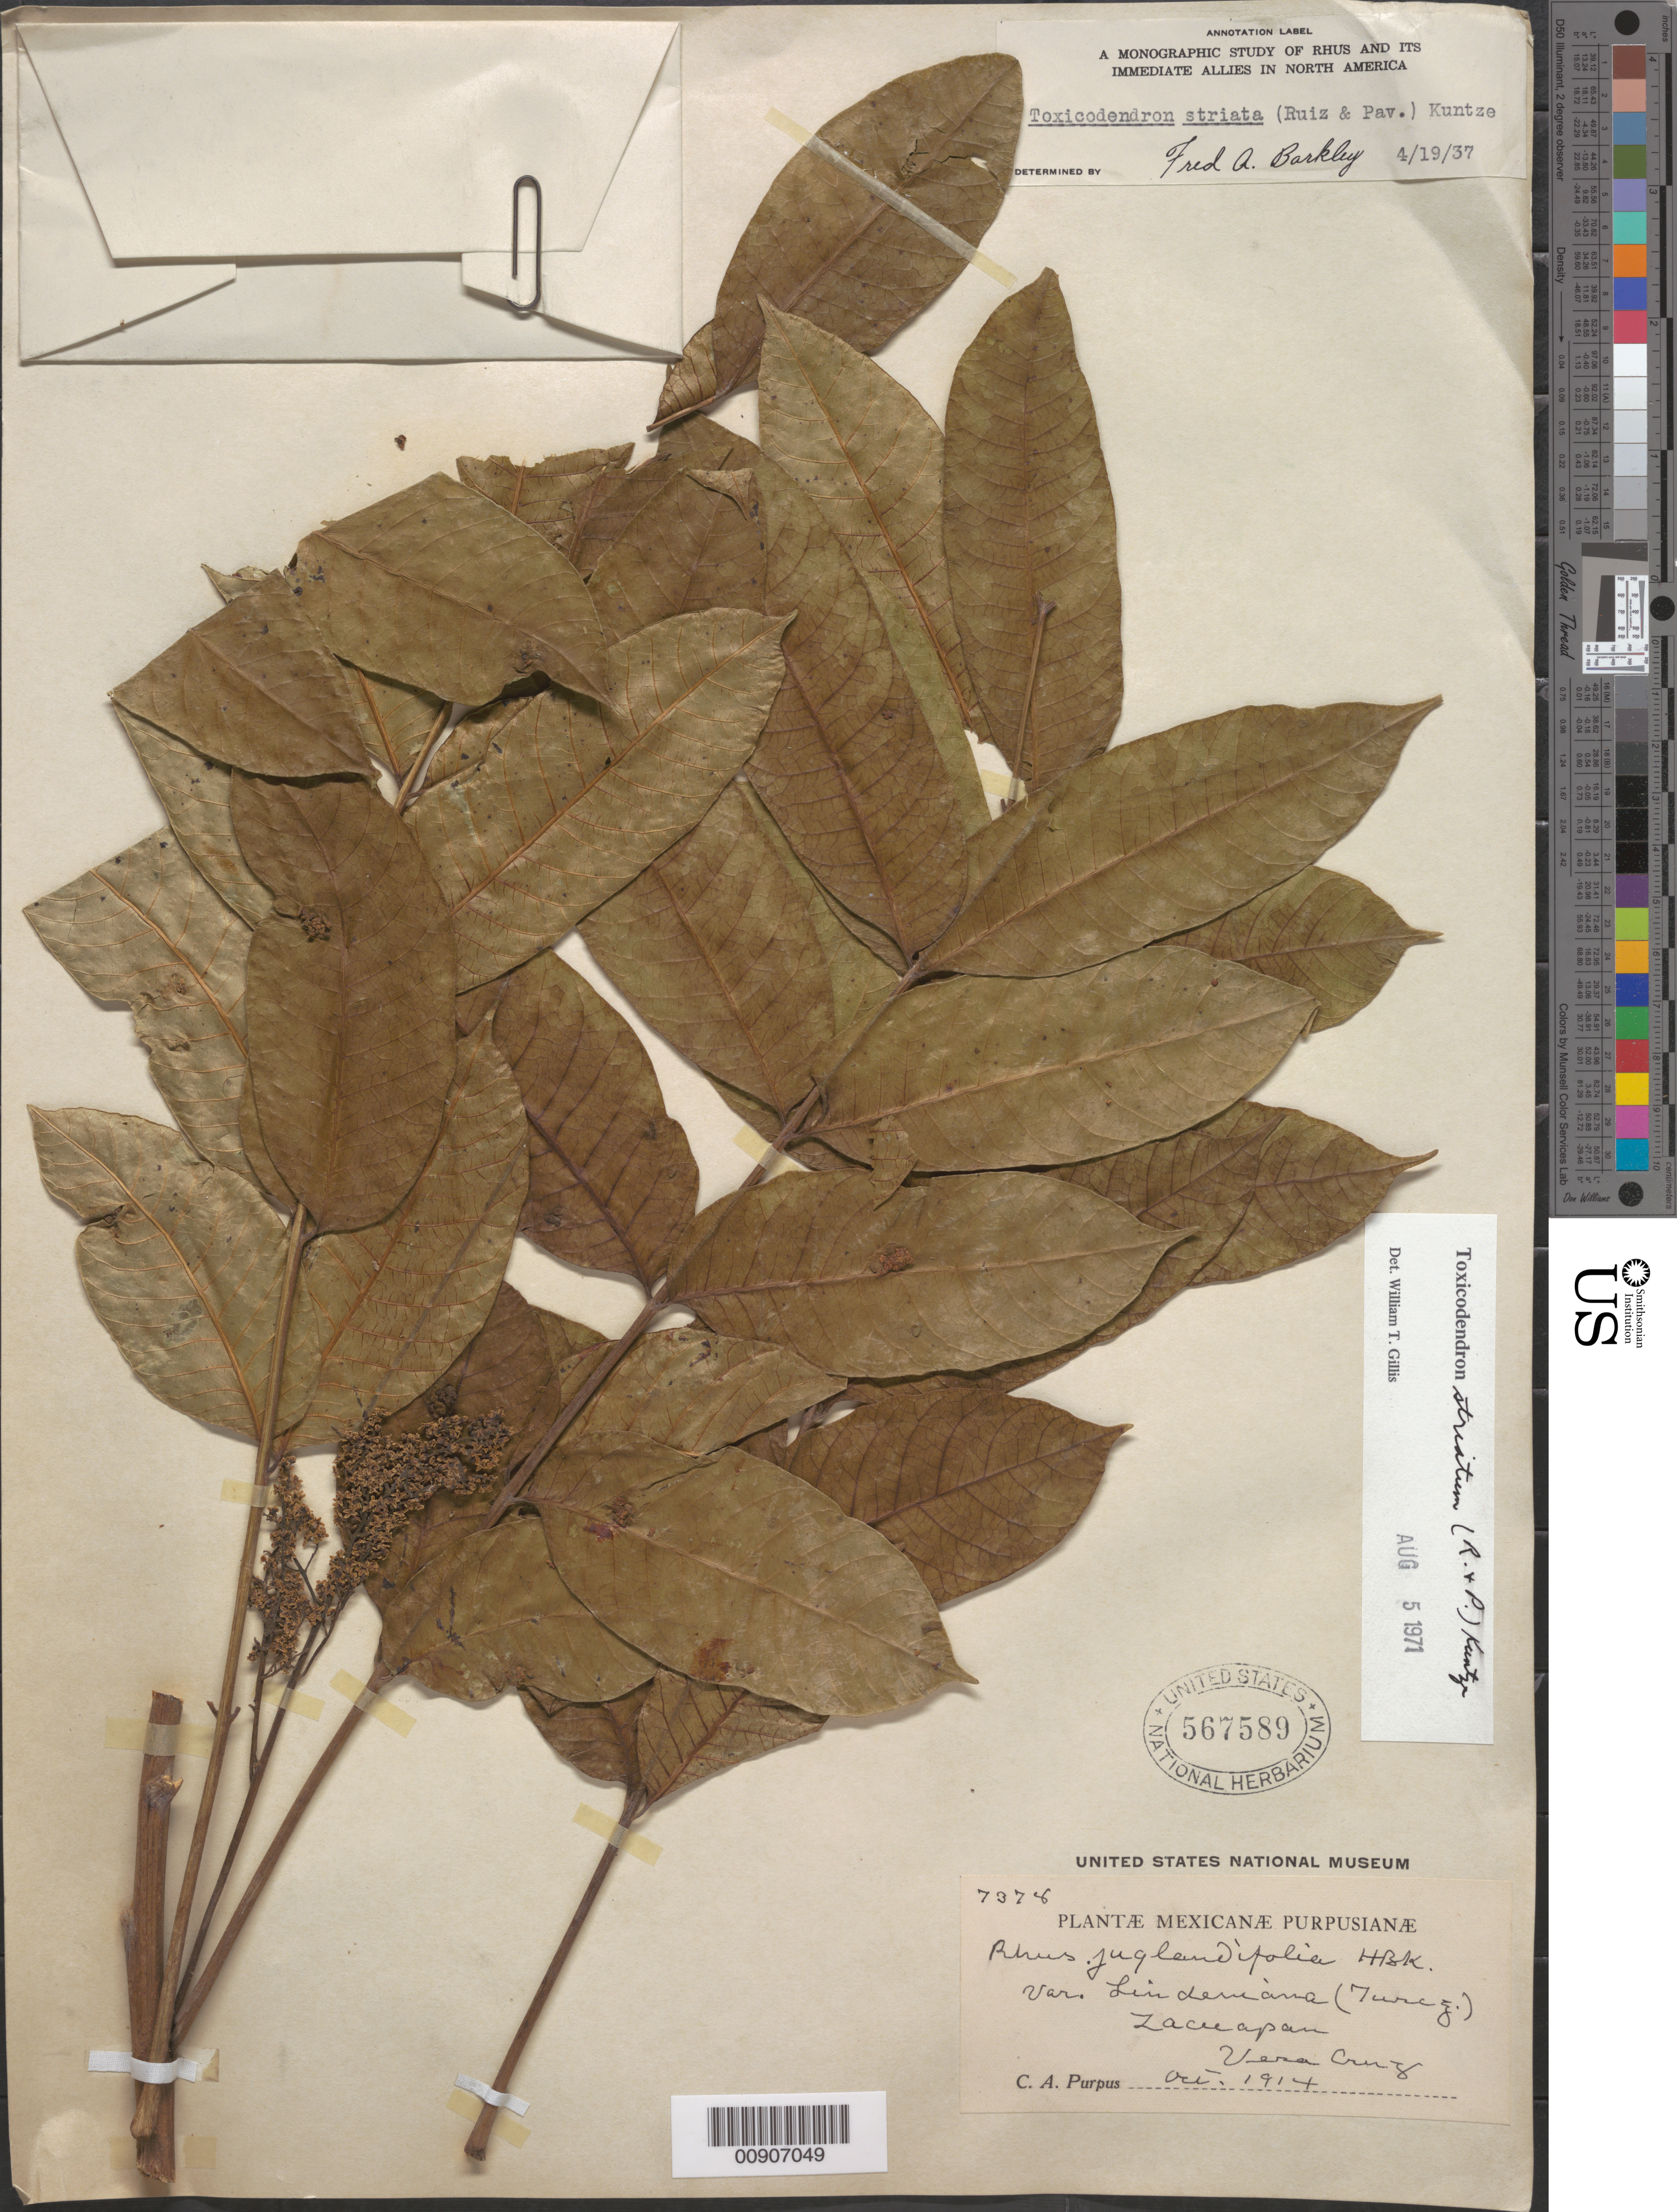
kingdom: Plantae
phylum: Tracheophyta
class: Magnoliopsida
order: Sapindales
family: Anacardiaceae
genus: Toxicodendron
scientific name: Toxicodendron striatum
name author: (Ruiz & Pav.) Kuntze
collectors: C. A. Purpus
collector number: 7378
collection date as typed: Oct 1914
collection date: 1914-10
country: Mexico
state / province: Veracruz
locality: Zacuapan, Veracruz.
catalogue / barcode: US 567589